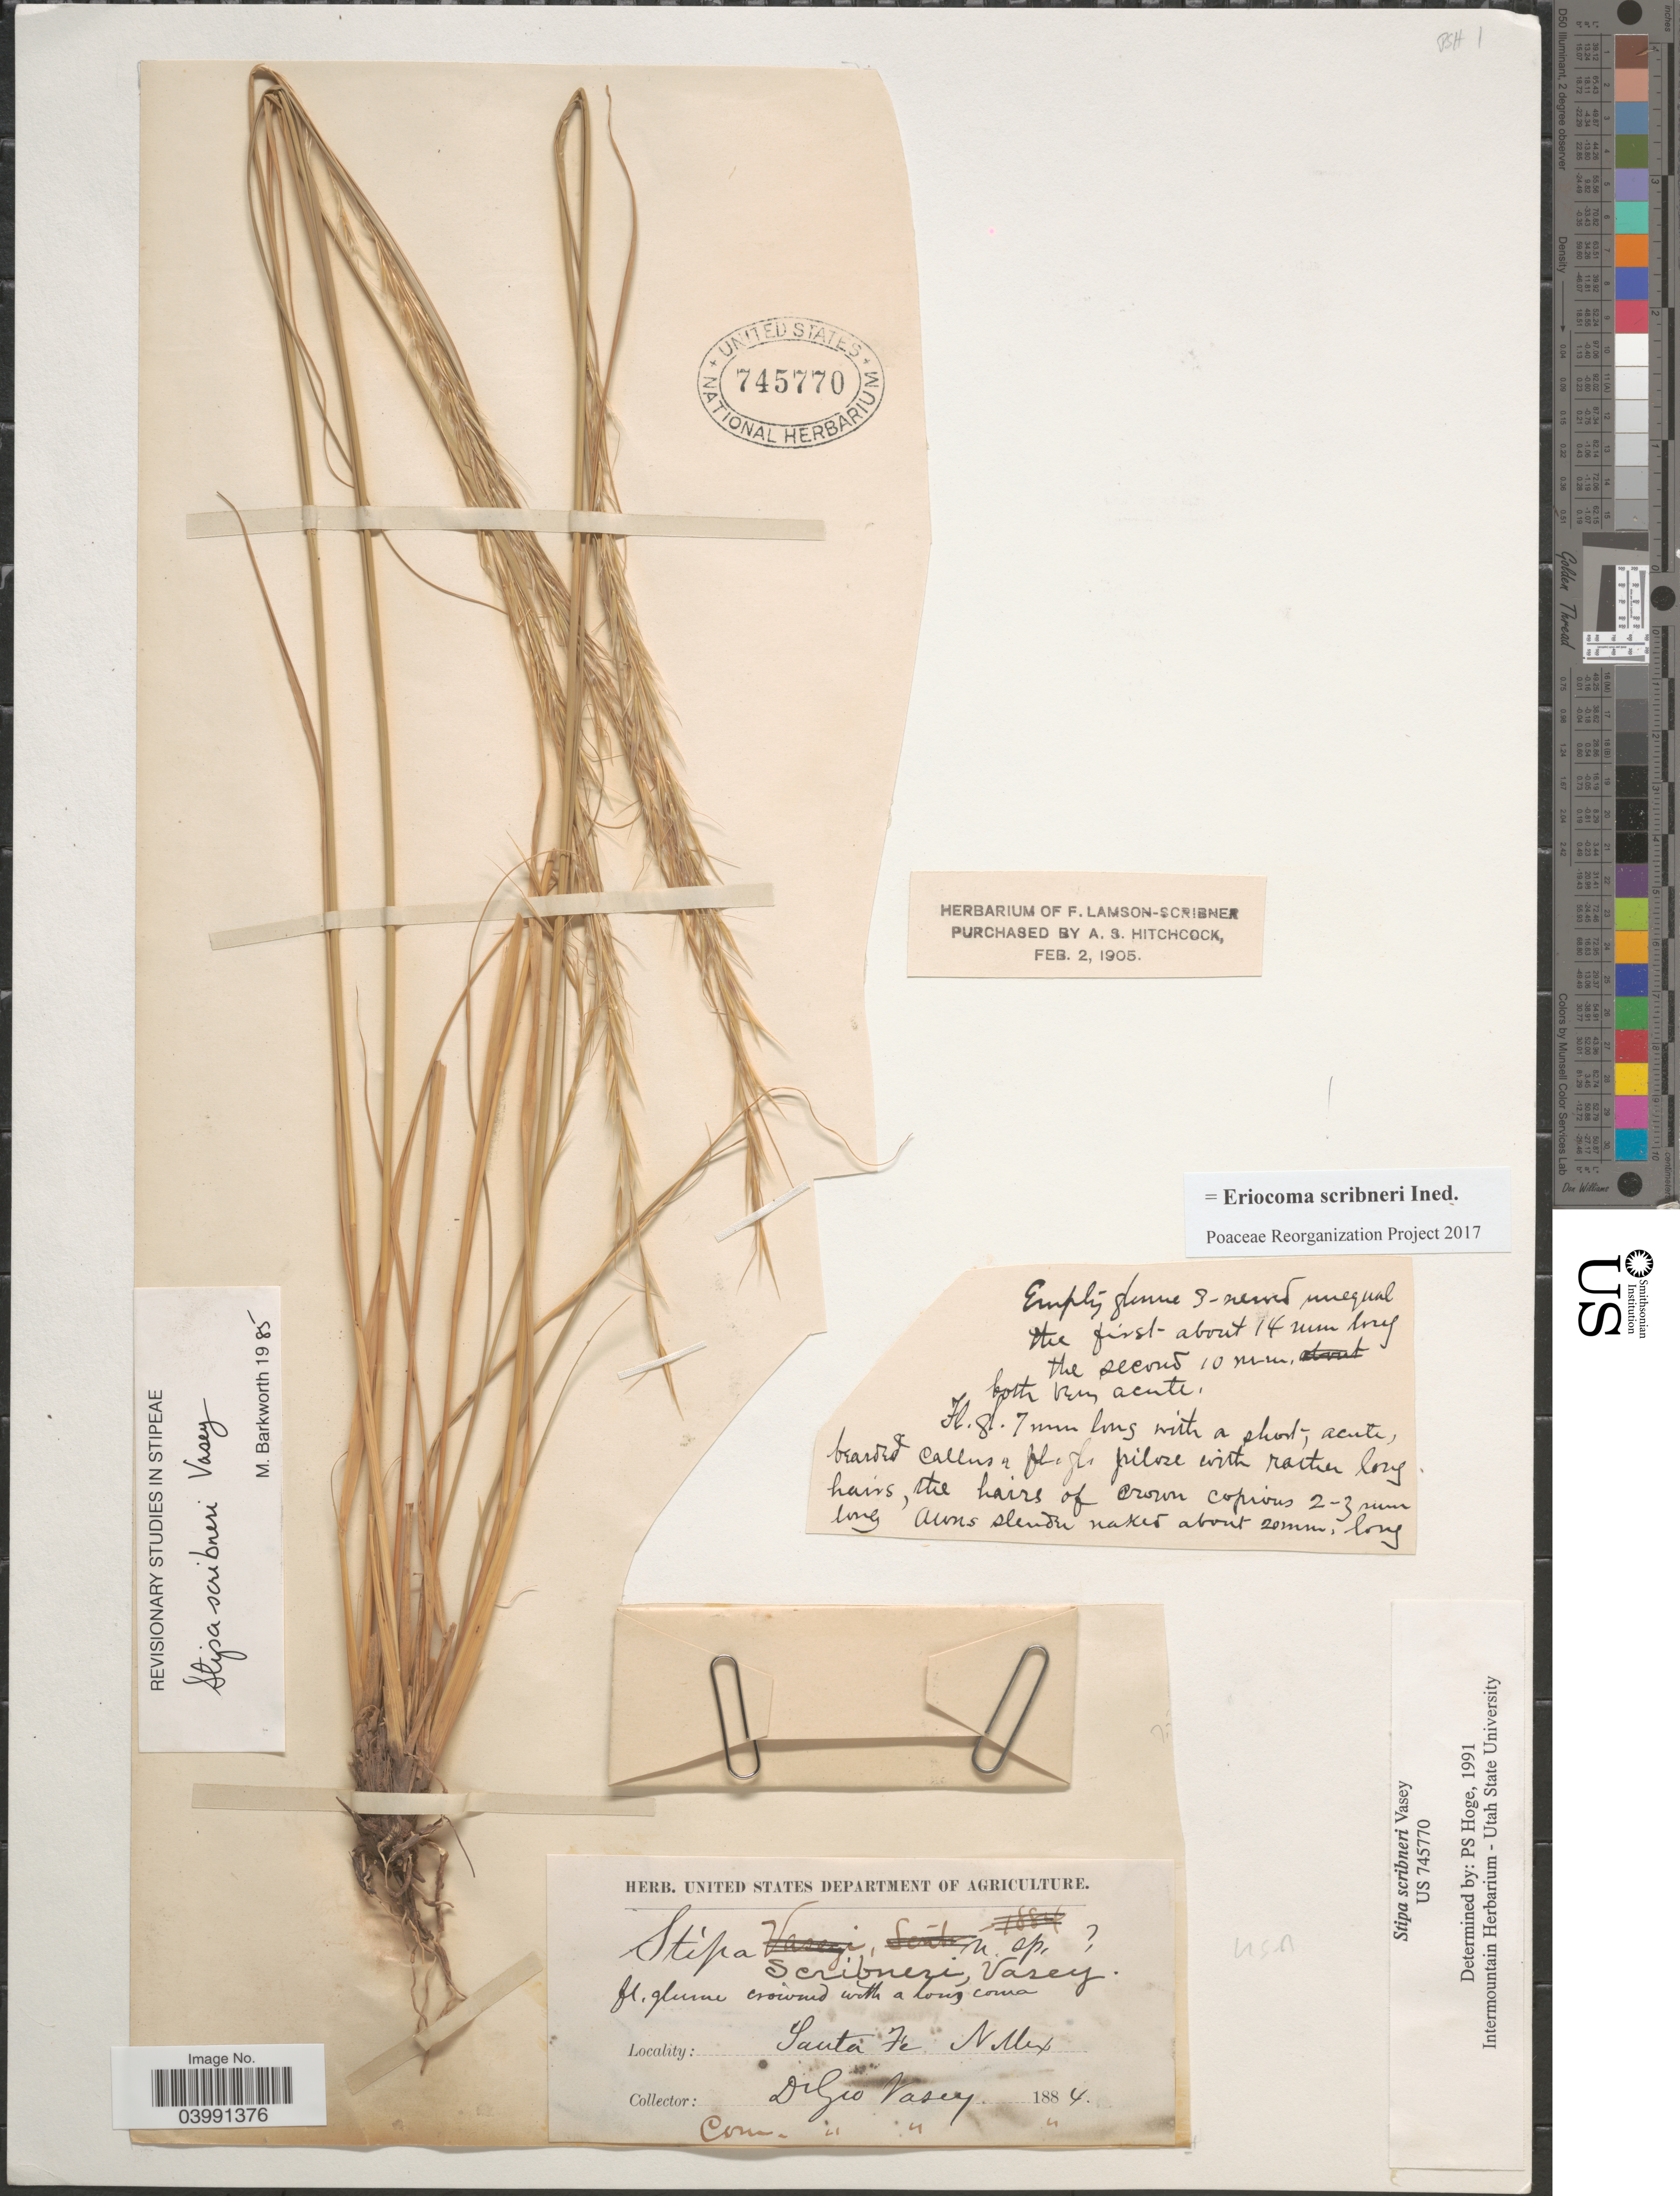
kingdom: Plantae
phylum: Tracheophyta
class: Liliopsida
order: Poales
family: Poaceae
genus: Eriocoma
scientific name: Eriocoma scribneri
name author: (Vasey) Romasch.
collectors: G. R. Vasey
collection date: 1884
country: United States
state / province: New Mexico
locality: Santa Fe.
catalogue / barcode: US 745770